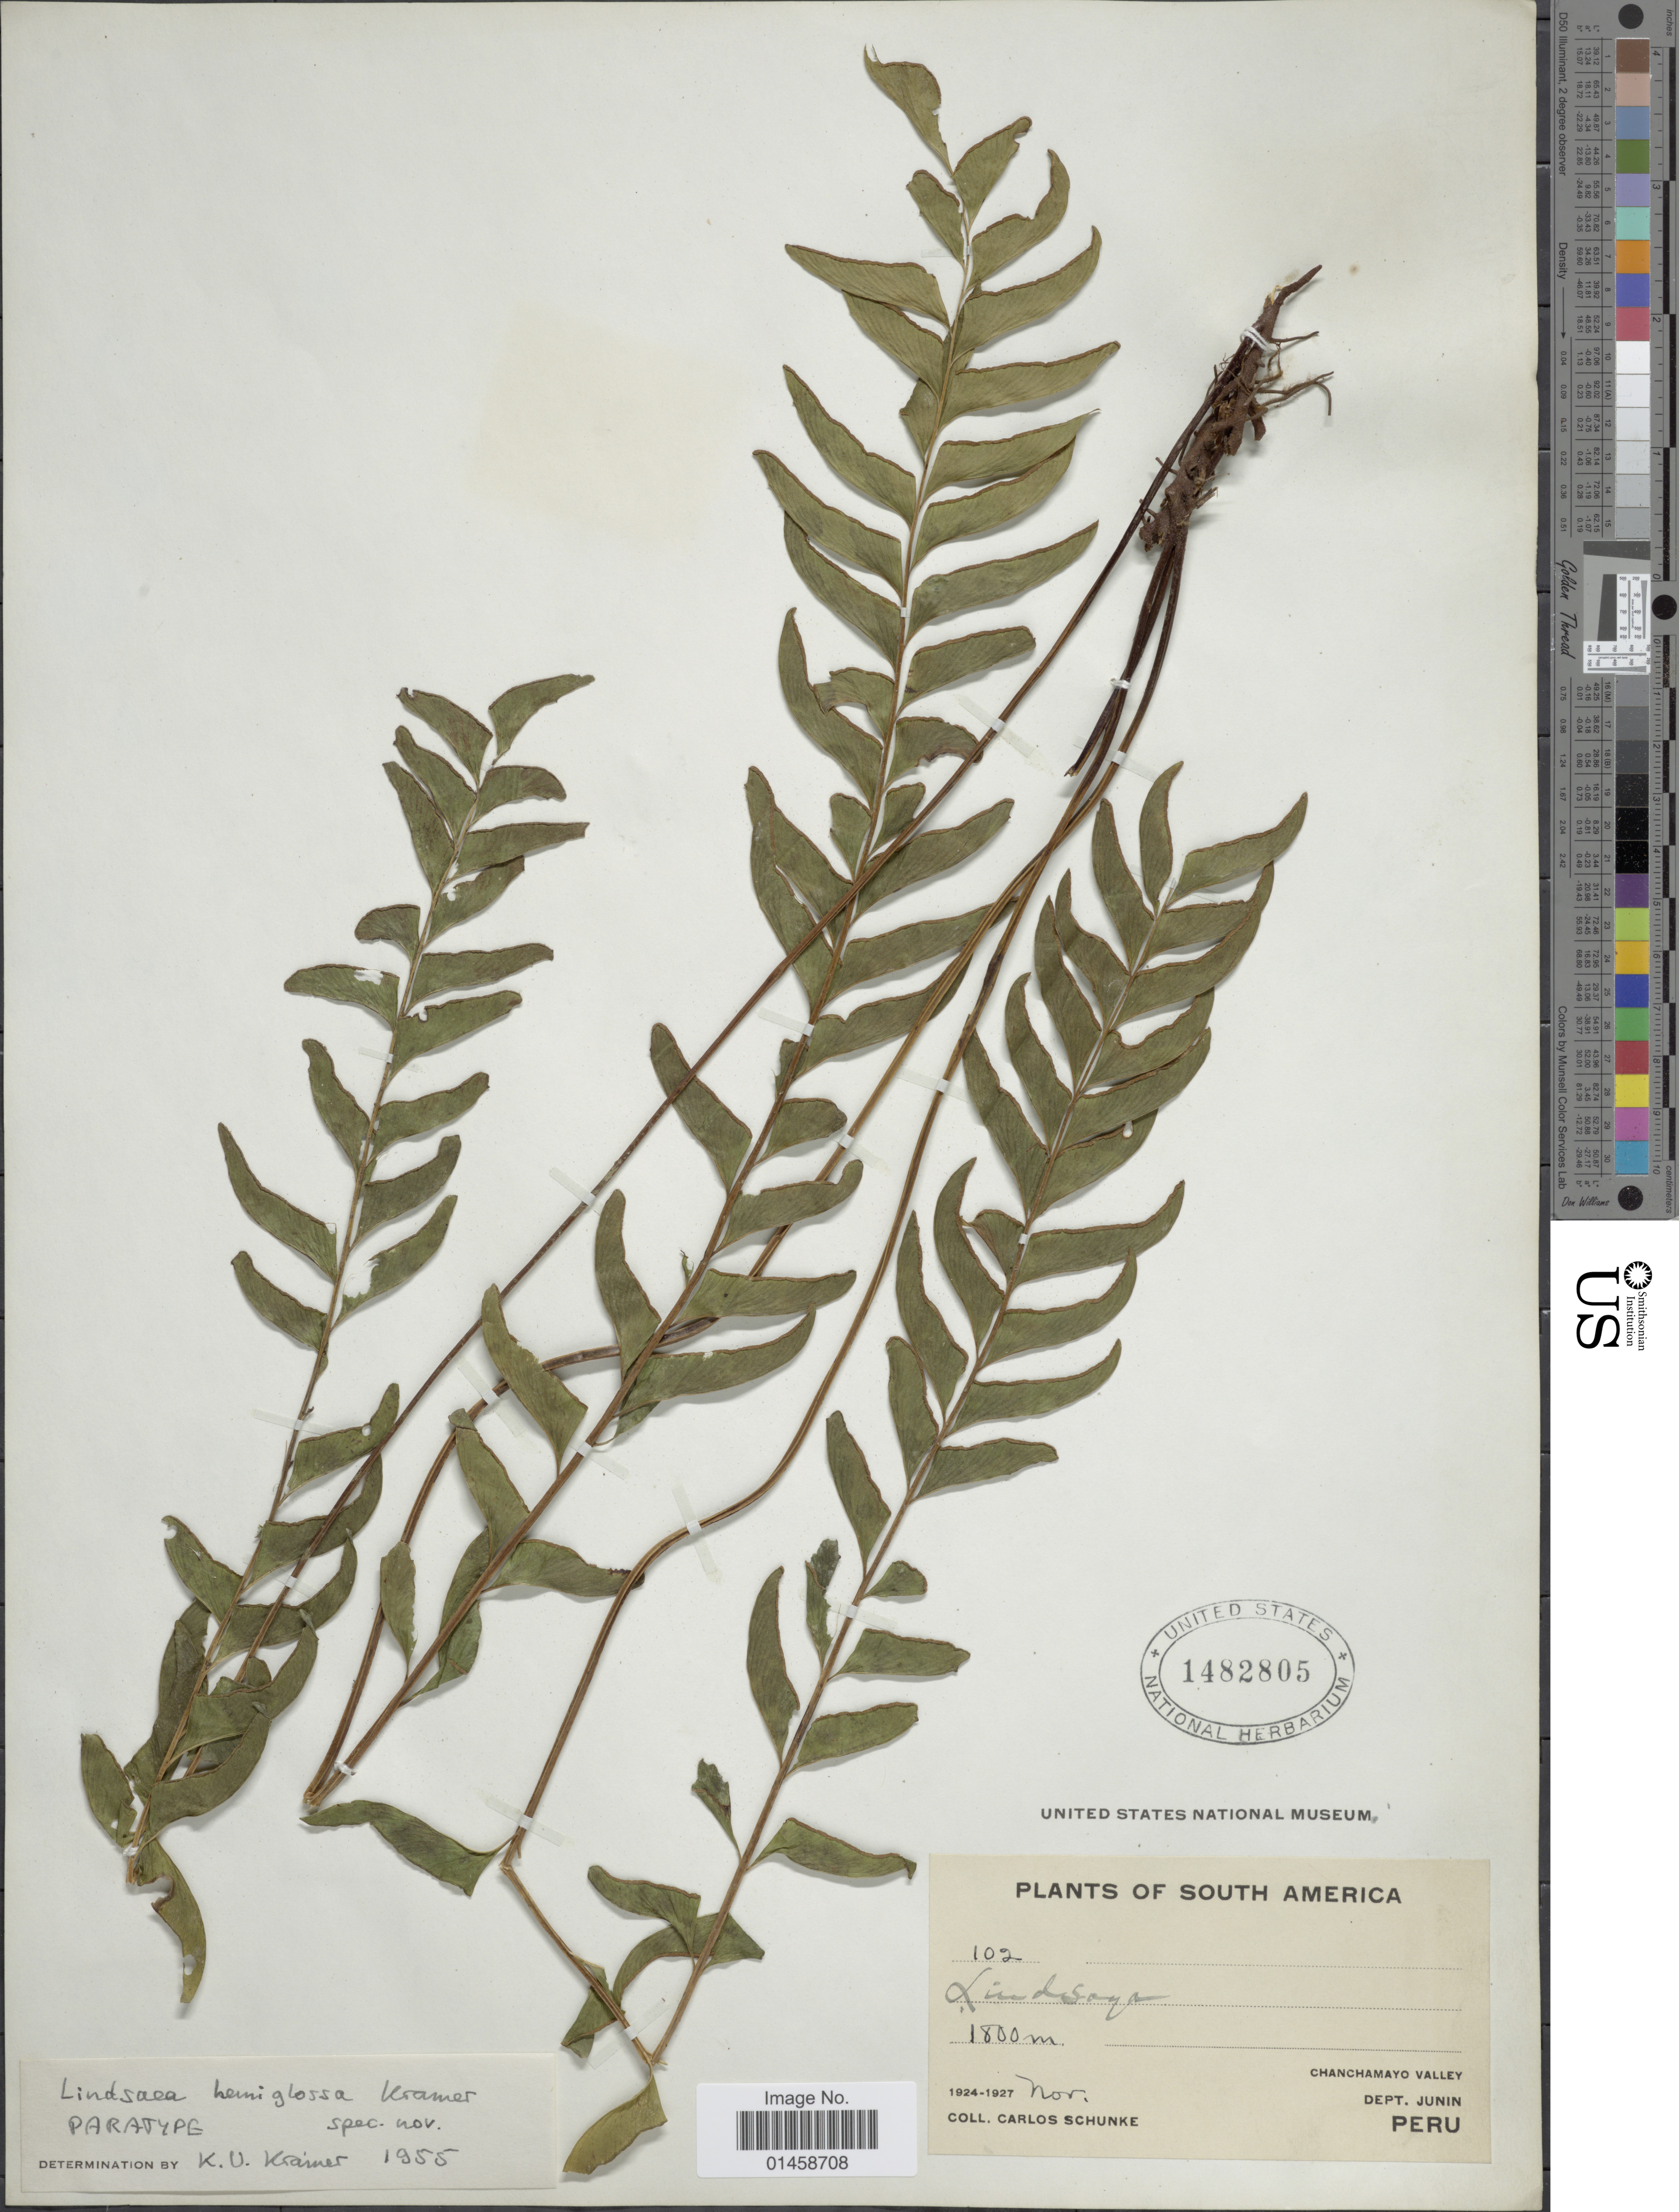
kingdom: Plantae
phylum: Tracheophyta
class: Polypodiopsida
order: Polypodiales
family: Lindsaeaceae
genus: Lindsaea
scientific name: Lindsaea hemiglossa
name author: K.U. Kramer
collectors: C. Schunke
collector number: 102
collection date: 1924-11/1927-11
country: Peru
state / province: Junín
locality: Chanchamayo Valley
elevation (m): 1800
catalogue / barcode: US 1482805